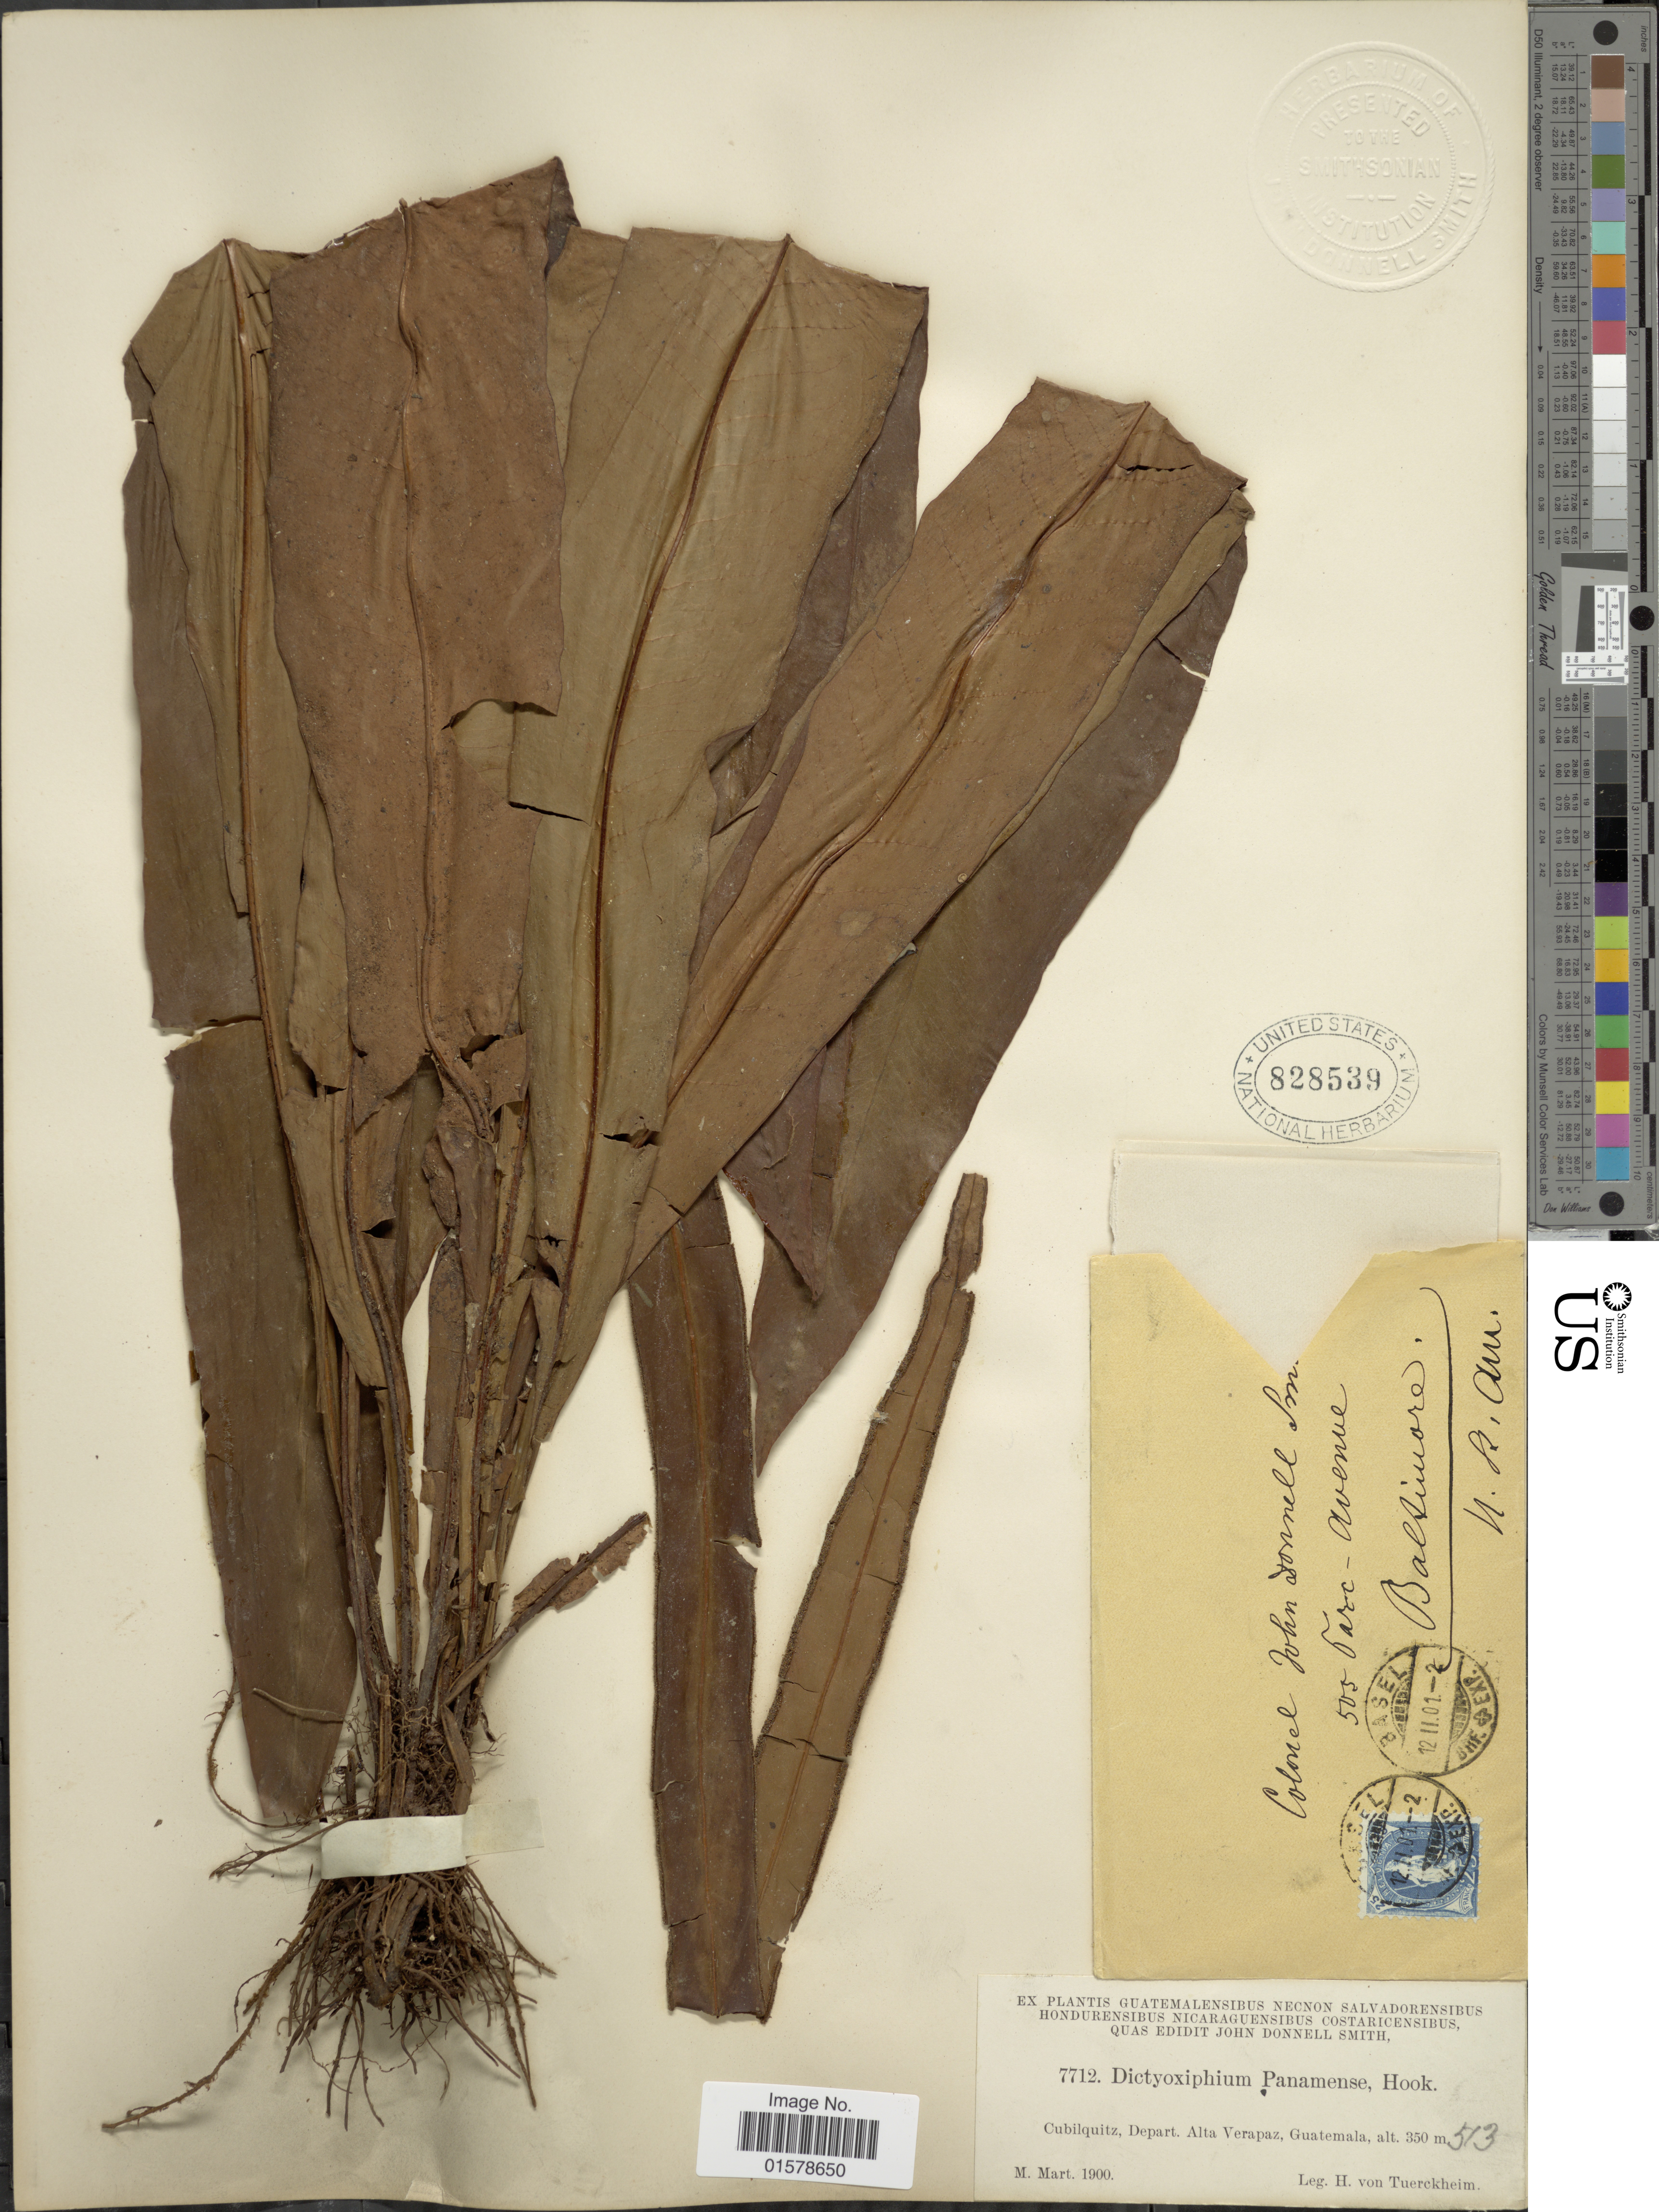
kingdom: Plantae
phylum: Tracheophyta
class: Polypodiopsida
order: Polypodiales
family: Tectariaceae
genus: Tectaria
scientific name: Tectaria panamensis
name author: (Hook.) R.M. Tryon & A.F. Tryon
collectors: H. von Türckheim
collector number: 7712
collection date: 1900-03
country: Guatemala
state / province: Alta Verapaz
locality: Culbilguitz, Depart. Alta Verapaz, Guatemala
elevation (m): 350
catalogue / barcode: US 828539